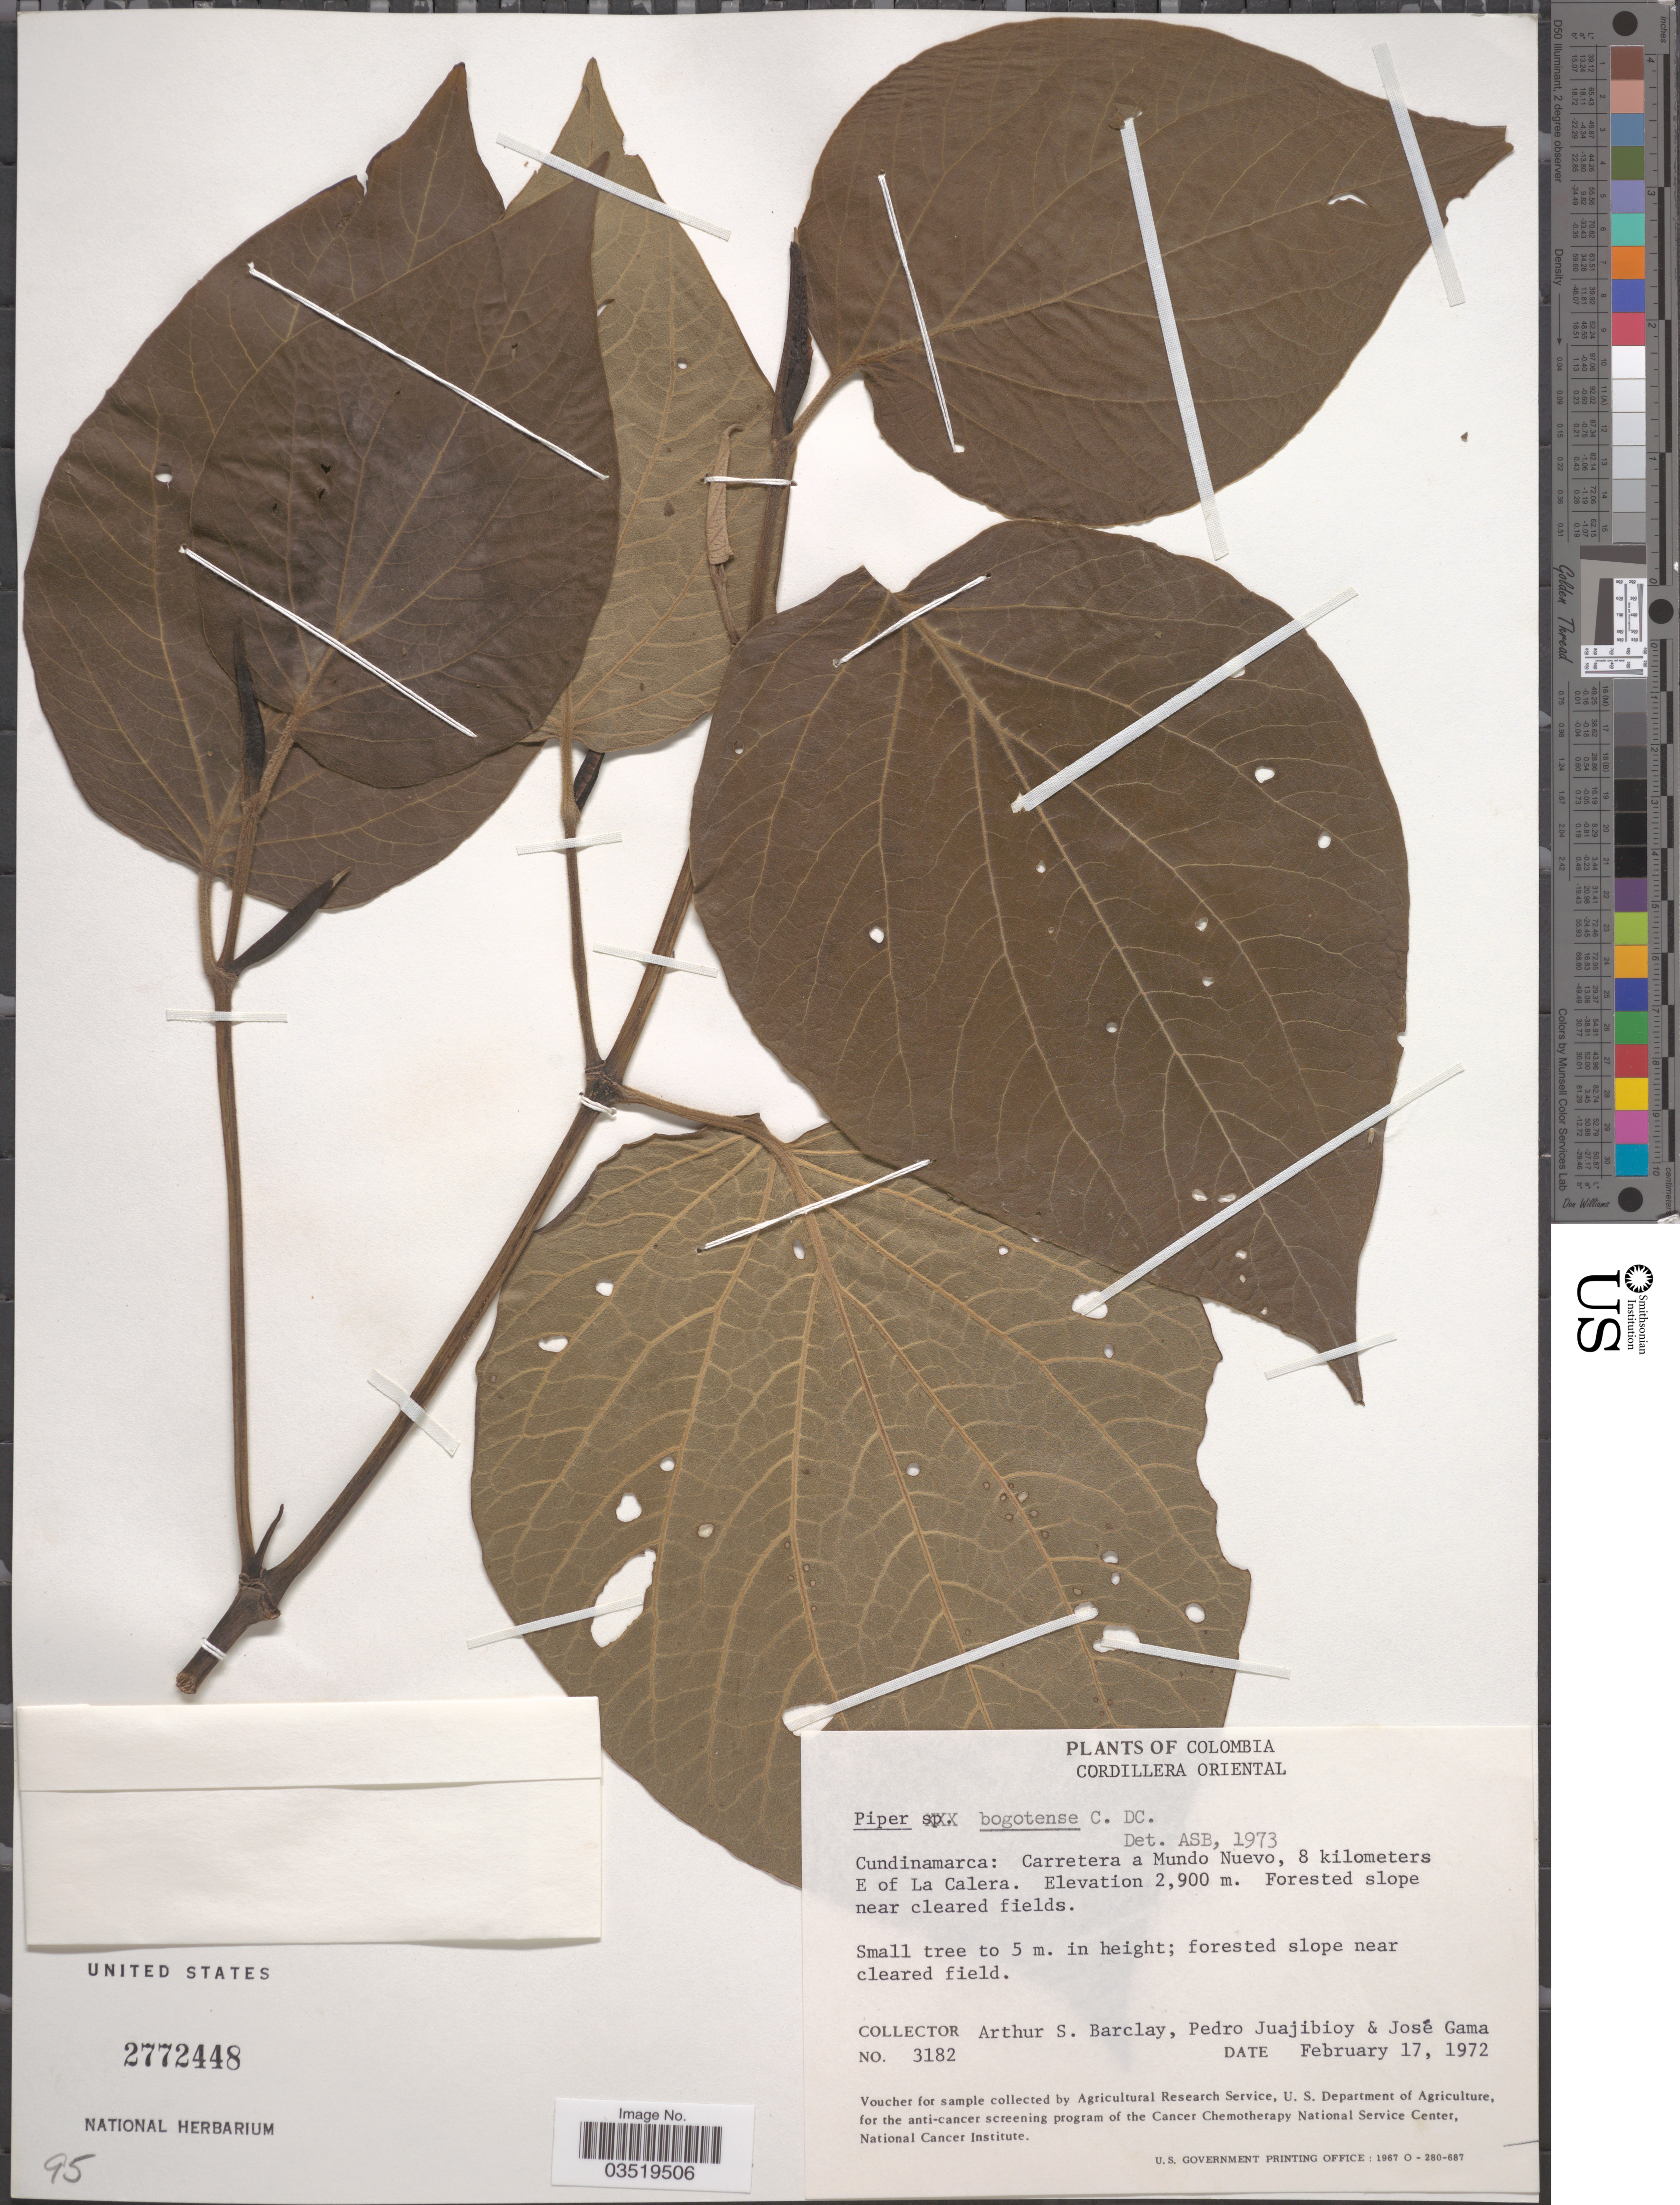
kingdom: Plantae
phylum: Tracheophyta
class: Magnoliopsida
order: Piperales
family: Piperaceae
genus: Piper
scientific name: Piper bogotense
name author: C. DC.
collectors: A. S. Barclay, P. Juajibioy & J. Gama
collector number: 3182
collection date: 1972-02-17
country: Colombia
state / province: Cundinamarca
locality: Cordillera Oriental. Carretera a Mundo Nuevo, 8 kilometers E of La Calera.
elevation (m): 2900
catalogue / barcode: US 2772448